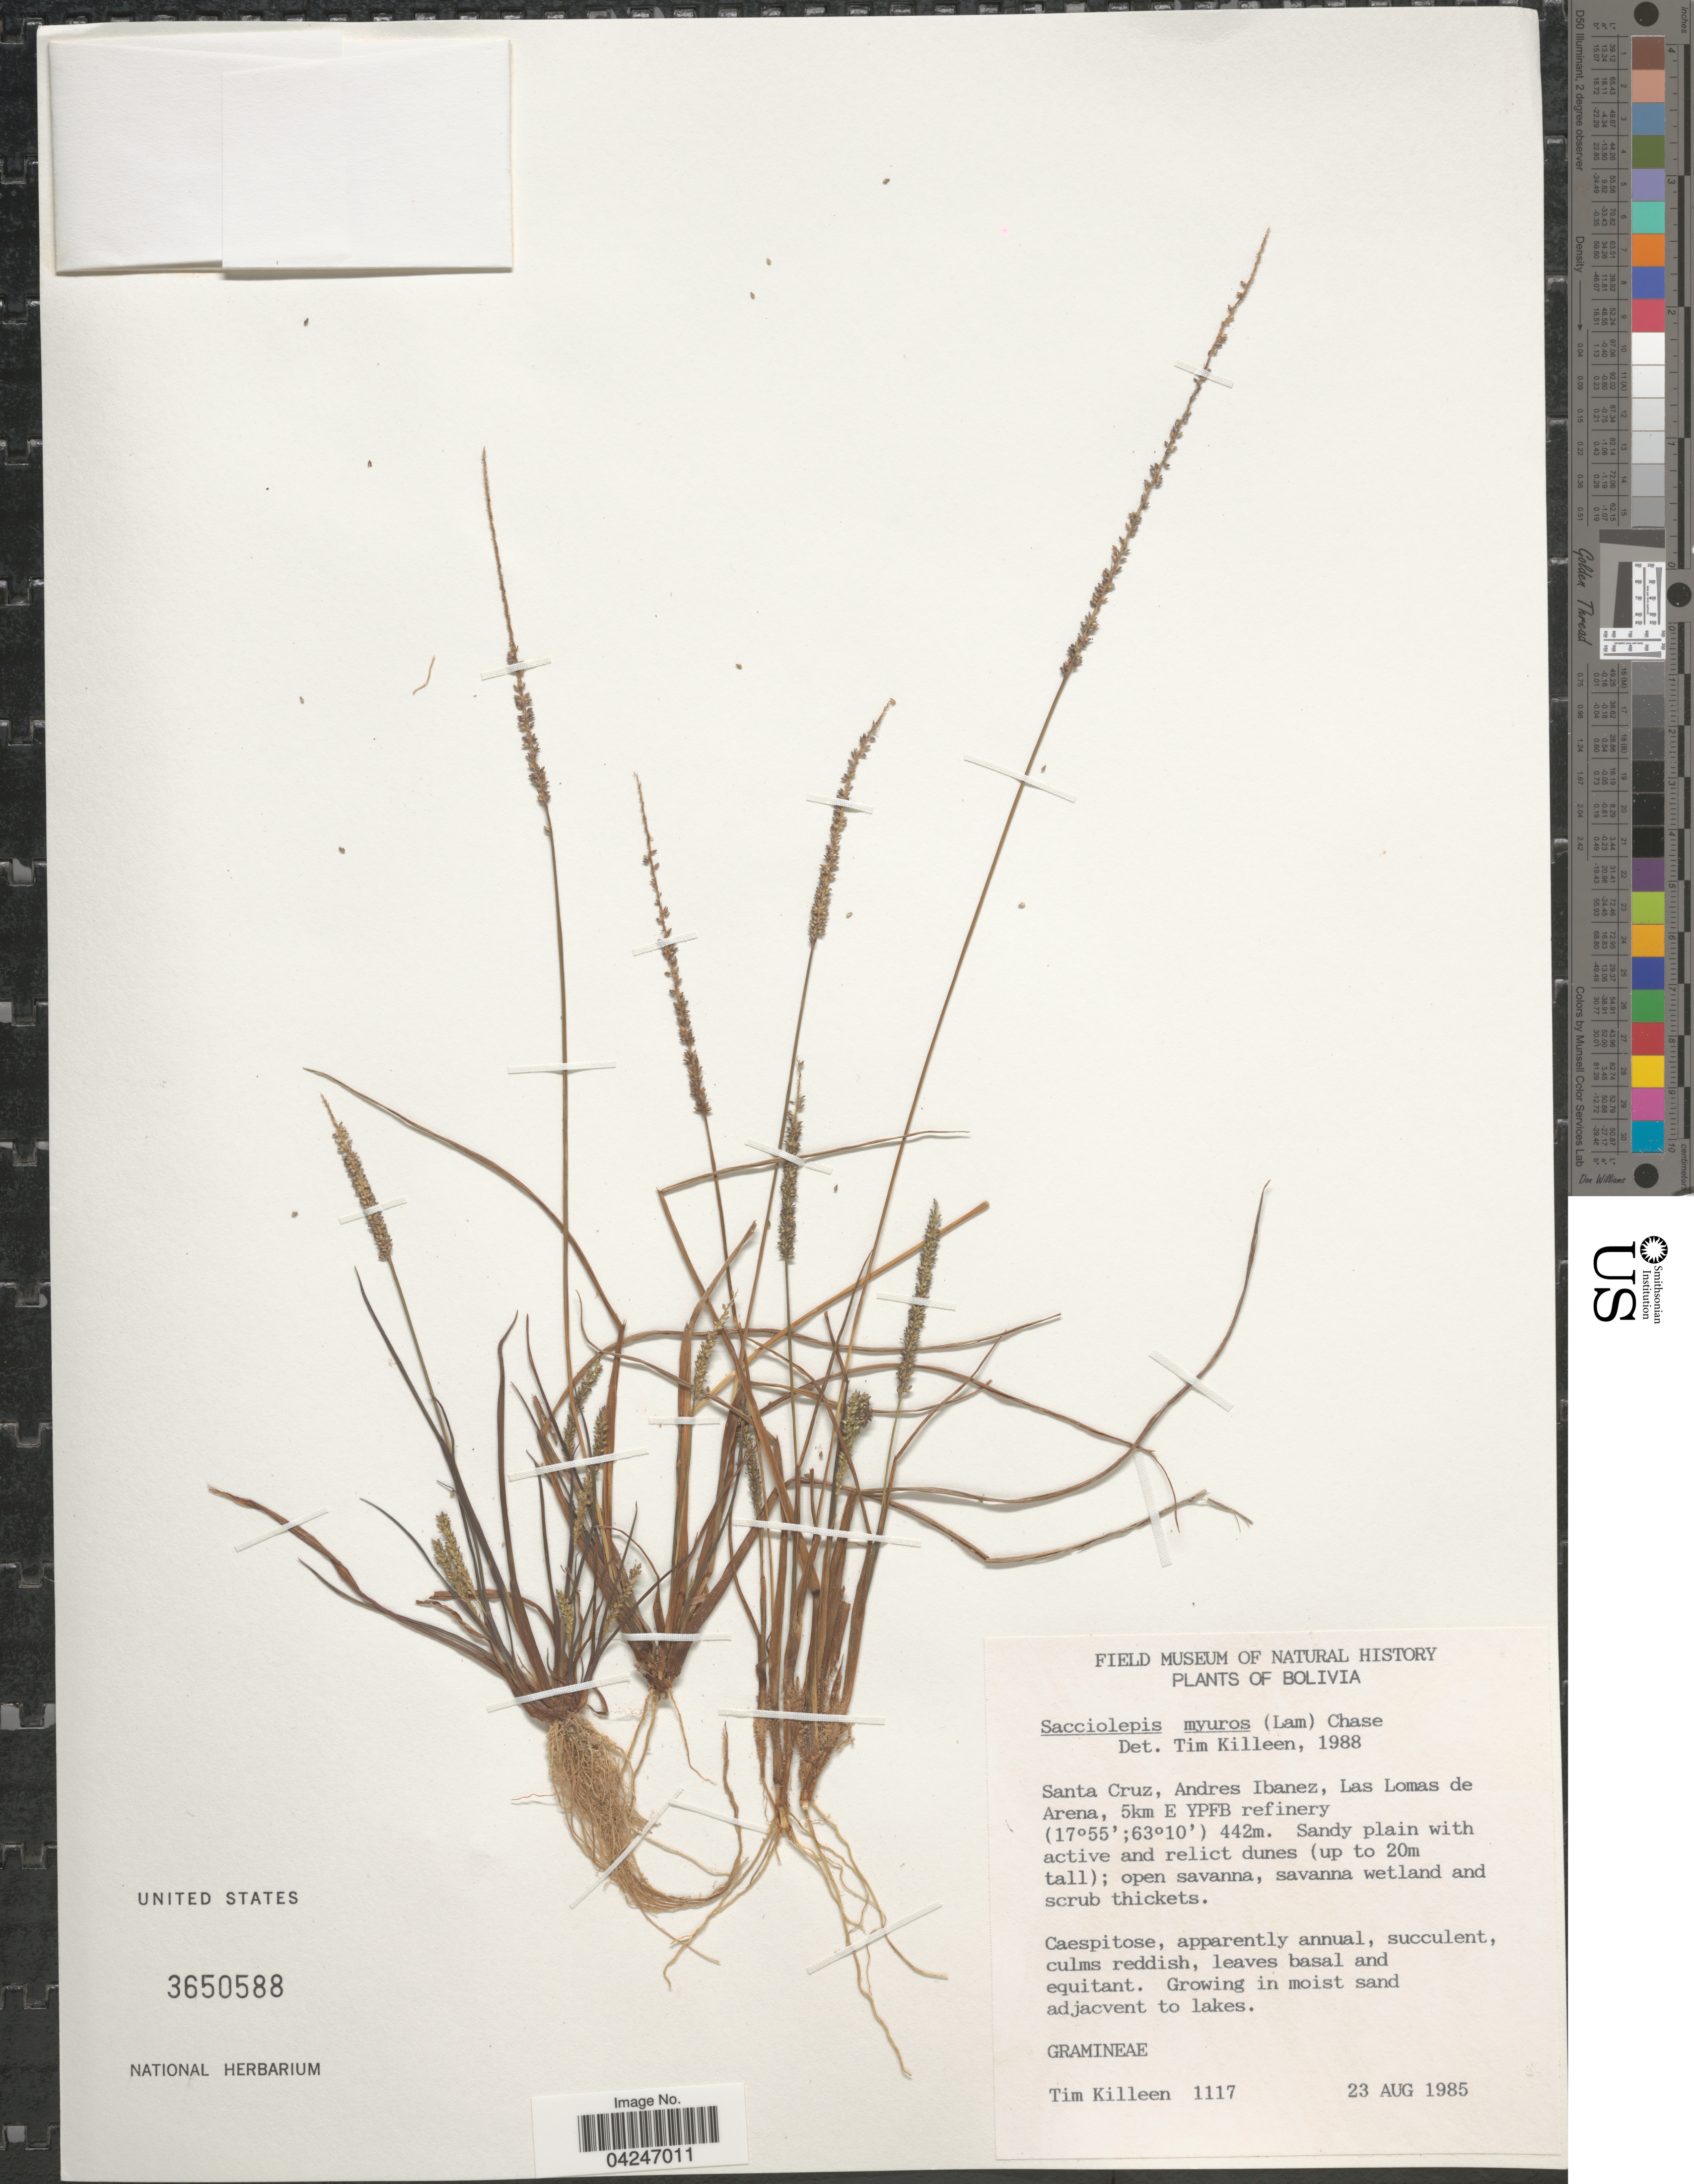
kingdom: Plantae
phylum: Tracheophyta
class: Liliopsida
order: Poales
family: Poaceae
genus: Sacciolepis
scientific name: Sacciolepis myuros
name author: (Lam.) Chase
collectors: T. J. Killeen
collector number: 1117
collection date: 1985-08-23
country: Bolivia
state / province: Santa Cruz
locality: Andres Ibanez, Las Lomas de Arena, 5km E YPFB refinery. Sandy plain with active and relict dunes (up to 20m tall); open savanna, savanna wetland and scrub thickets.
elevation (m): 442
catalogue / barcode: US 3650588